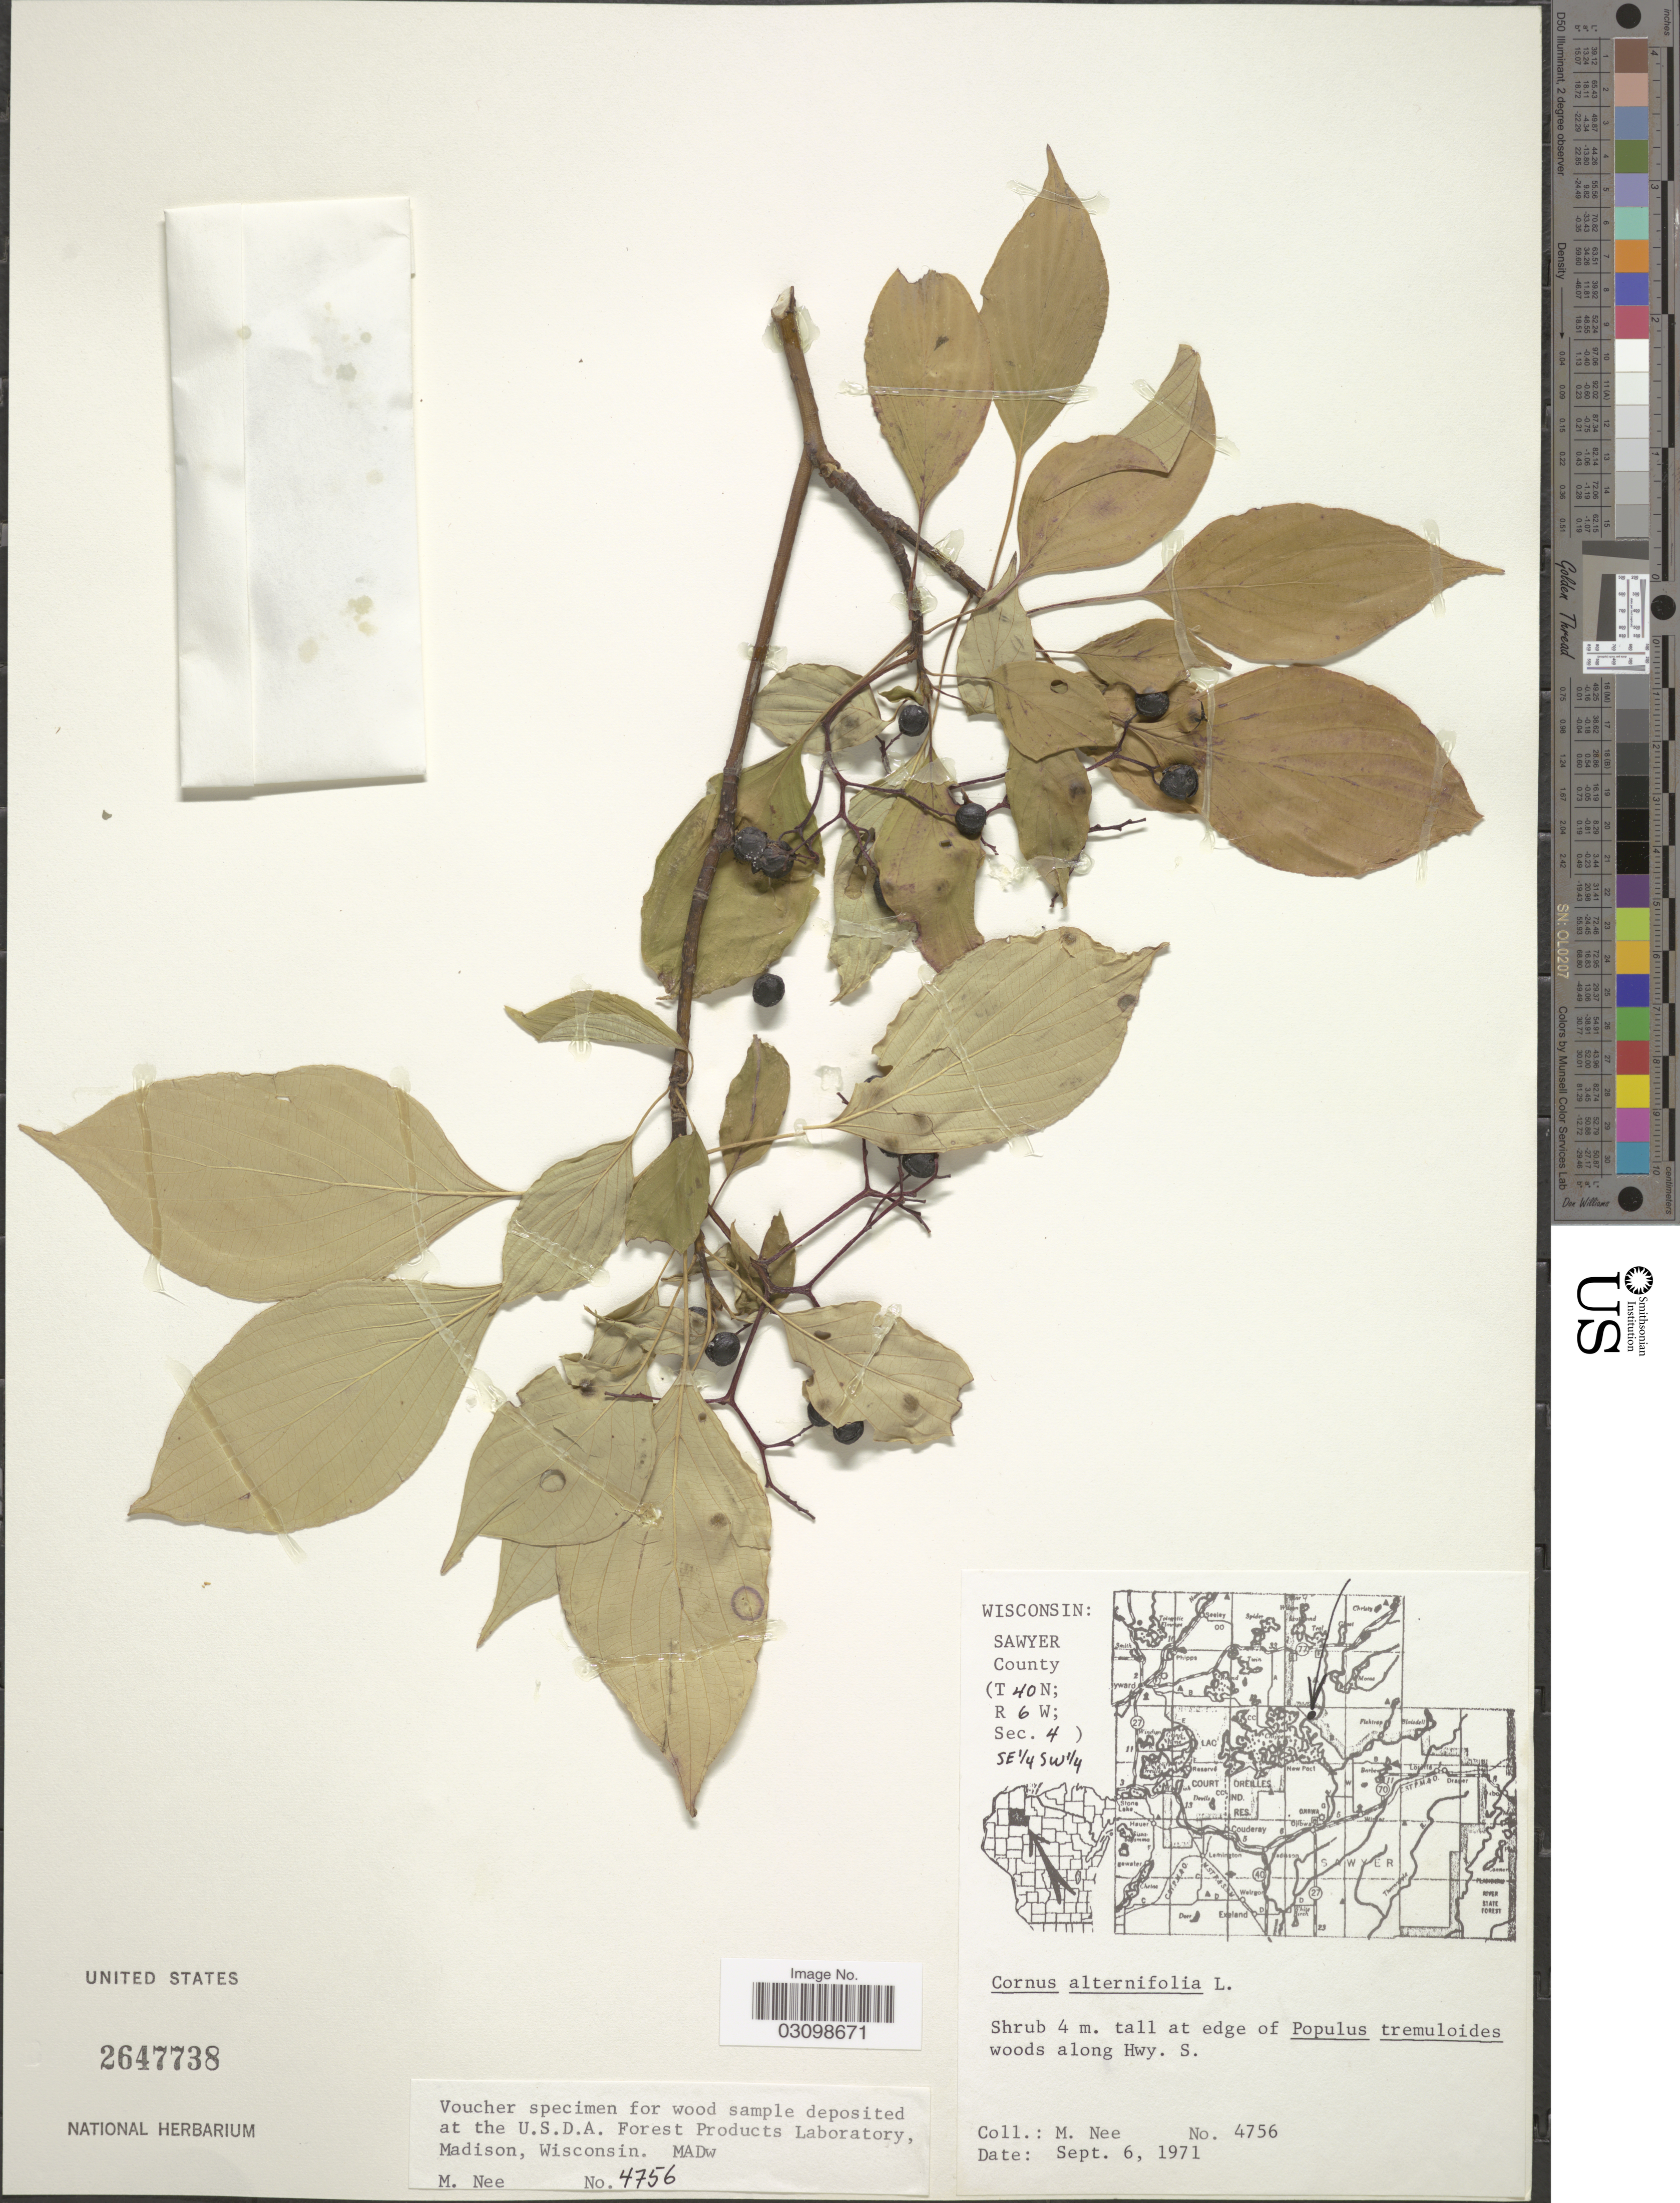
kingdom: Plantae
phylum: Tracheophyta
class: Magnoliopsida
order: Cornales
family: Cornaceae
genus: Cornus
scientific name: Cornus alternifolia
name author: L.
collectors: M. Nee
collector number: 4756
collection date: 1971-09-06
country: United States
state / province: Wisconsin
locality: Sawyer County (T 40N; R 6W; Sec. 4) SE¼ SW¼. Along Hwy. S.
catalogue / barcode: US 2647738